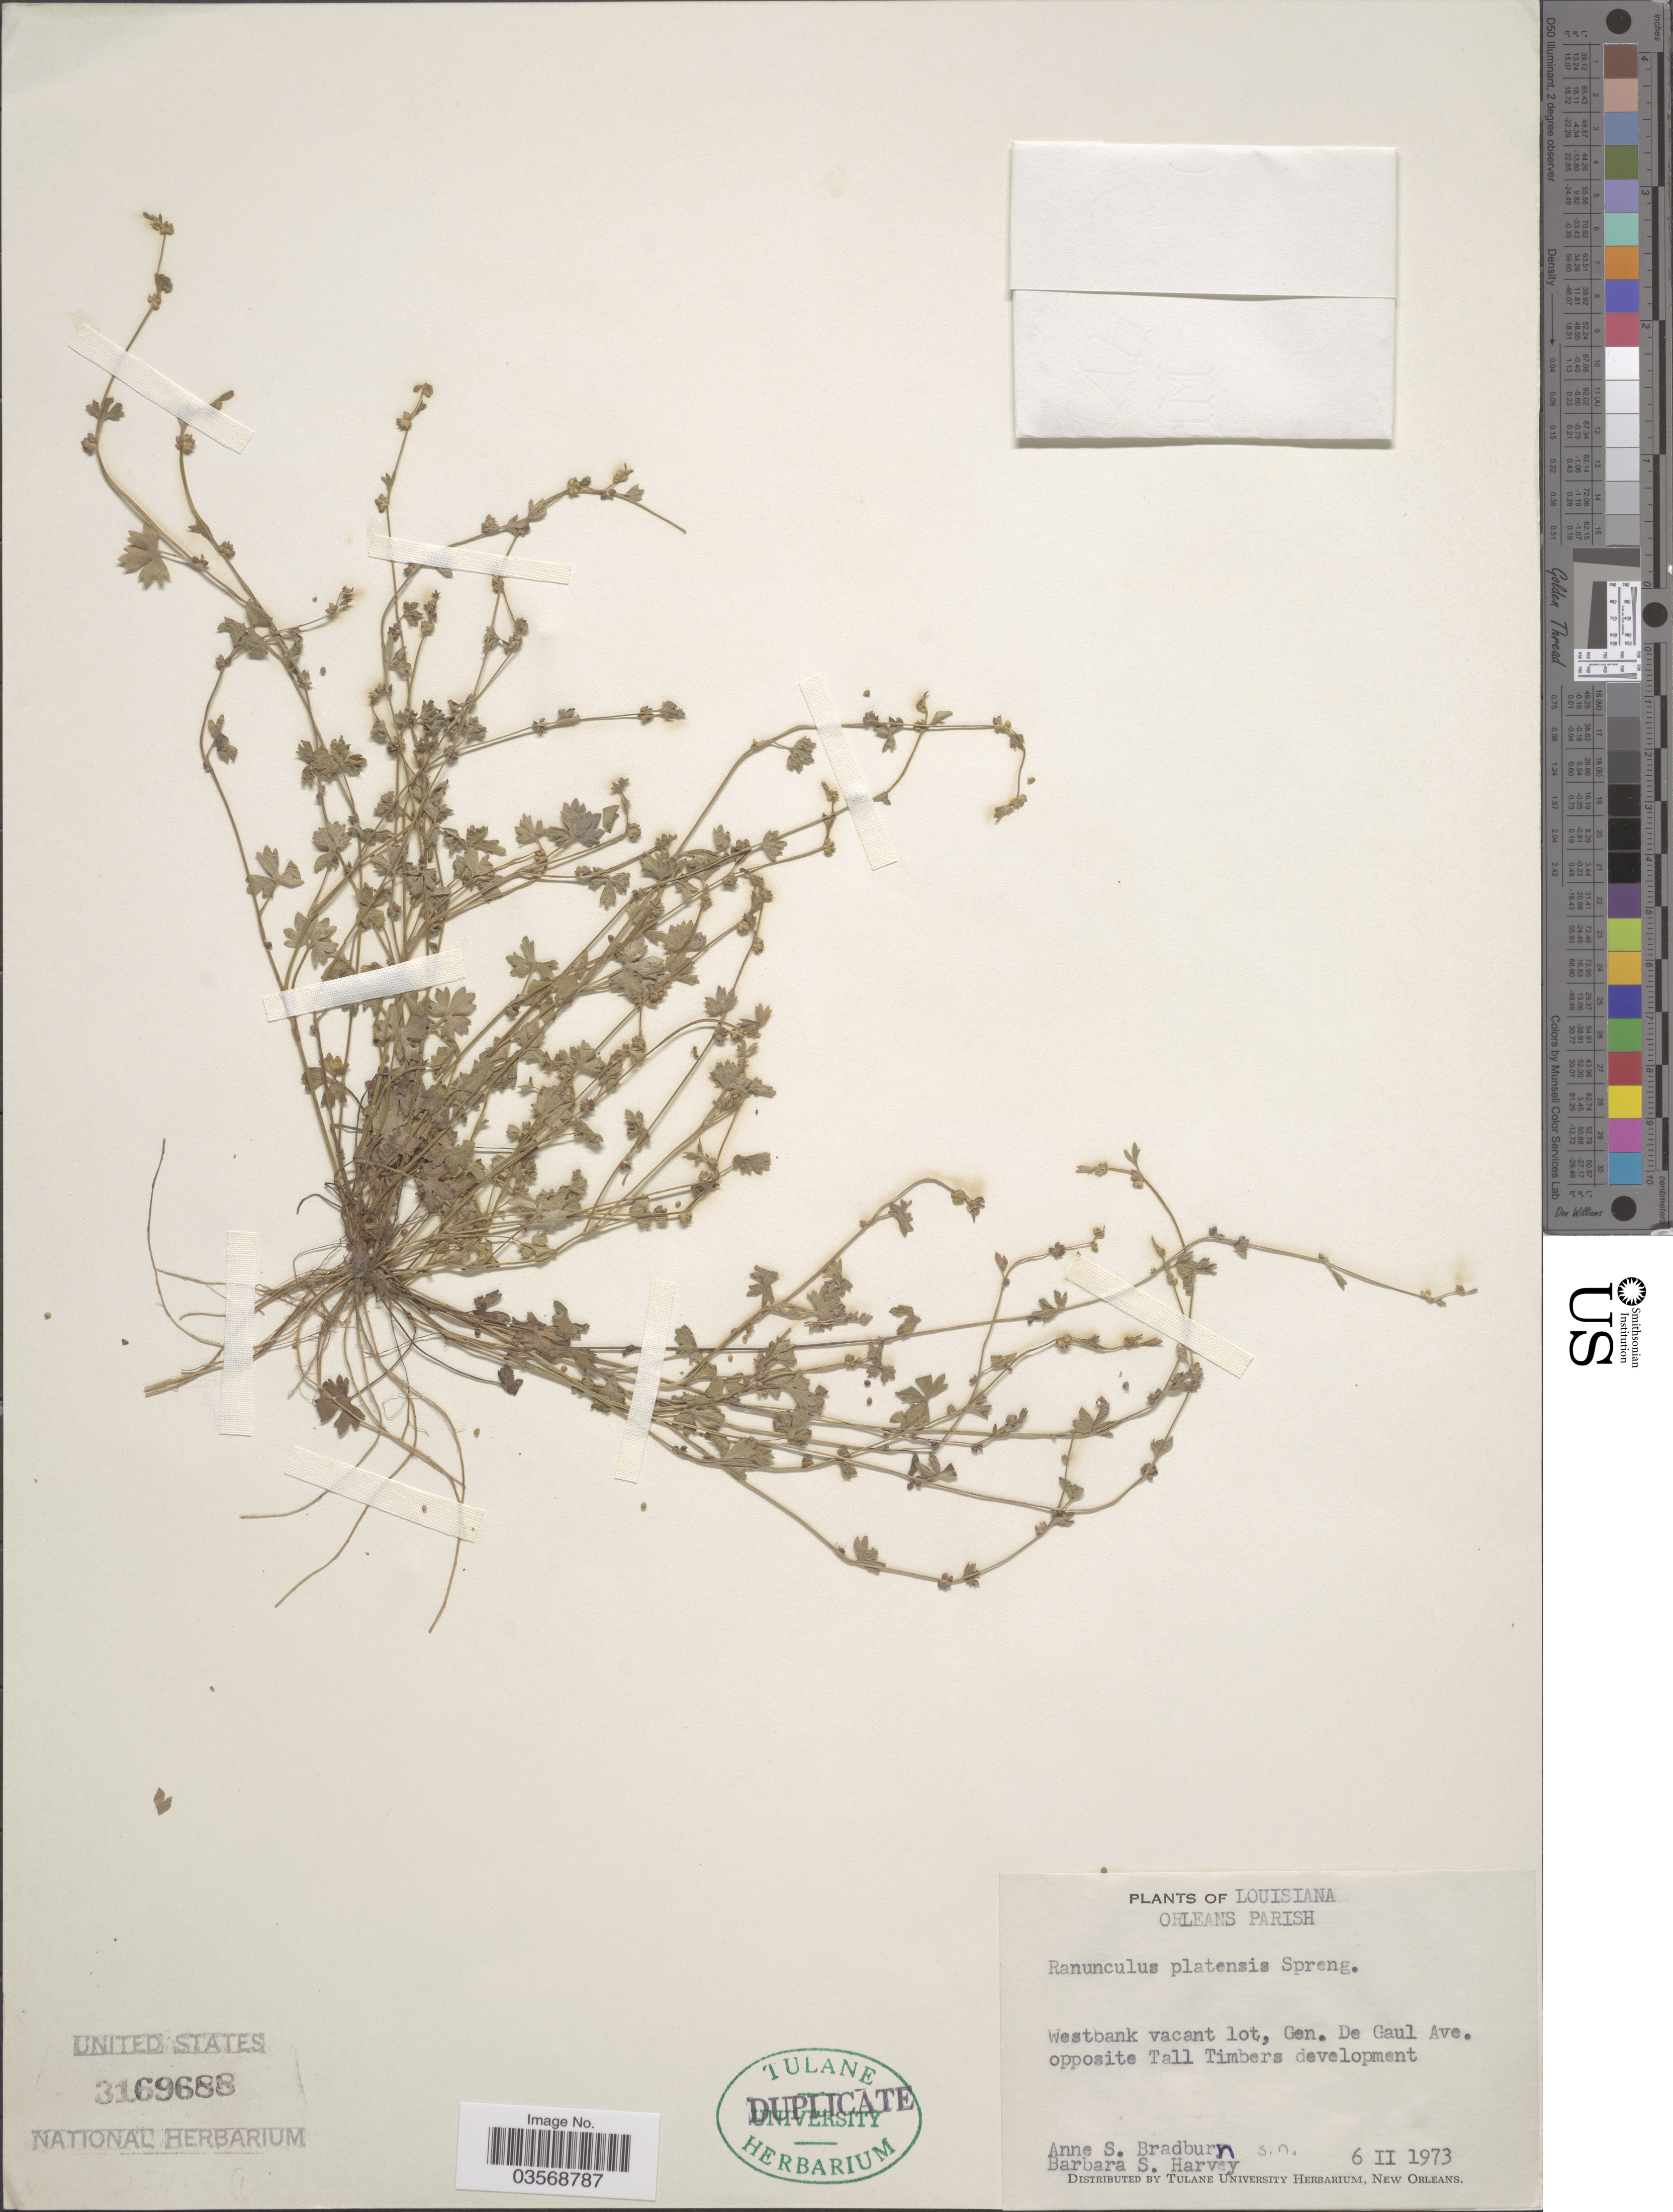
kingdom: Plantae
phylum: Tracheophyta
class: Magnoliopsida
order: Ranunculales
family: Ranunculaceae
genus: Ranunculus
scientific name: Ranunculus platensis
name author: Spreng.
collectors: A. Bradburn & B. Harvey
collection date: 1973-02-06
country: United States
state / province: Louisiana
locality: Orleans Parish. Westbank vacant lot, Gen. De Gaul Ave. opposite Tall Timbers development.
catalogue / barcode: US 3169688